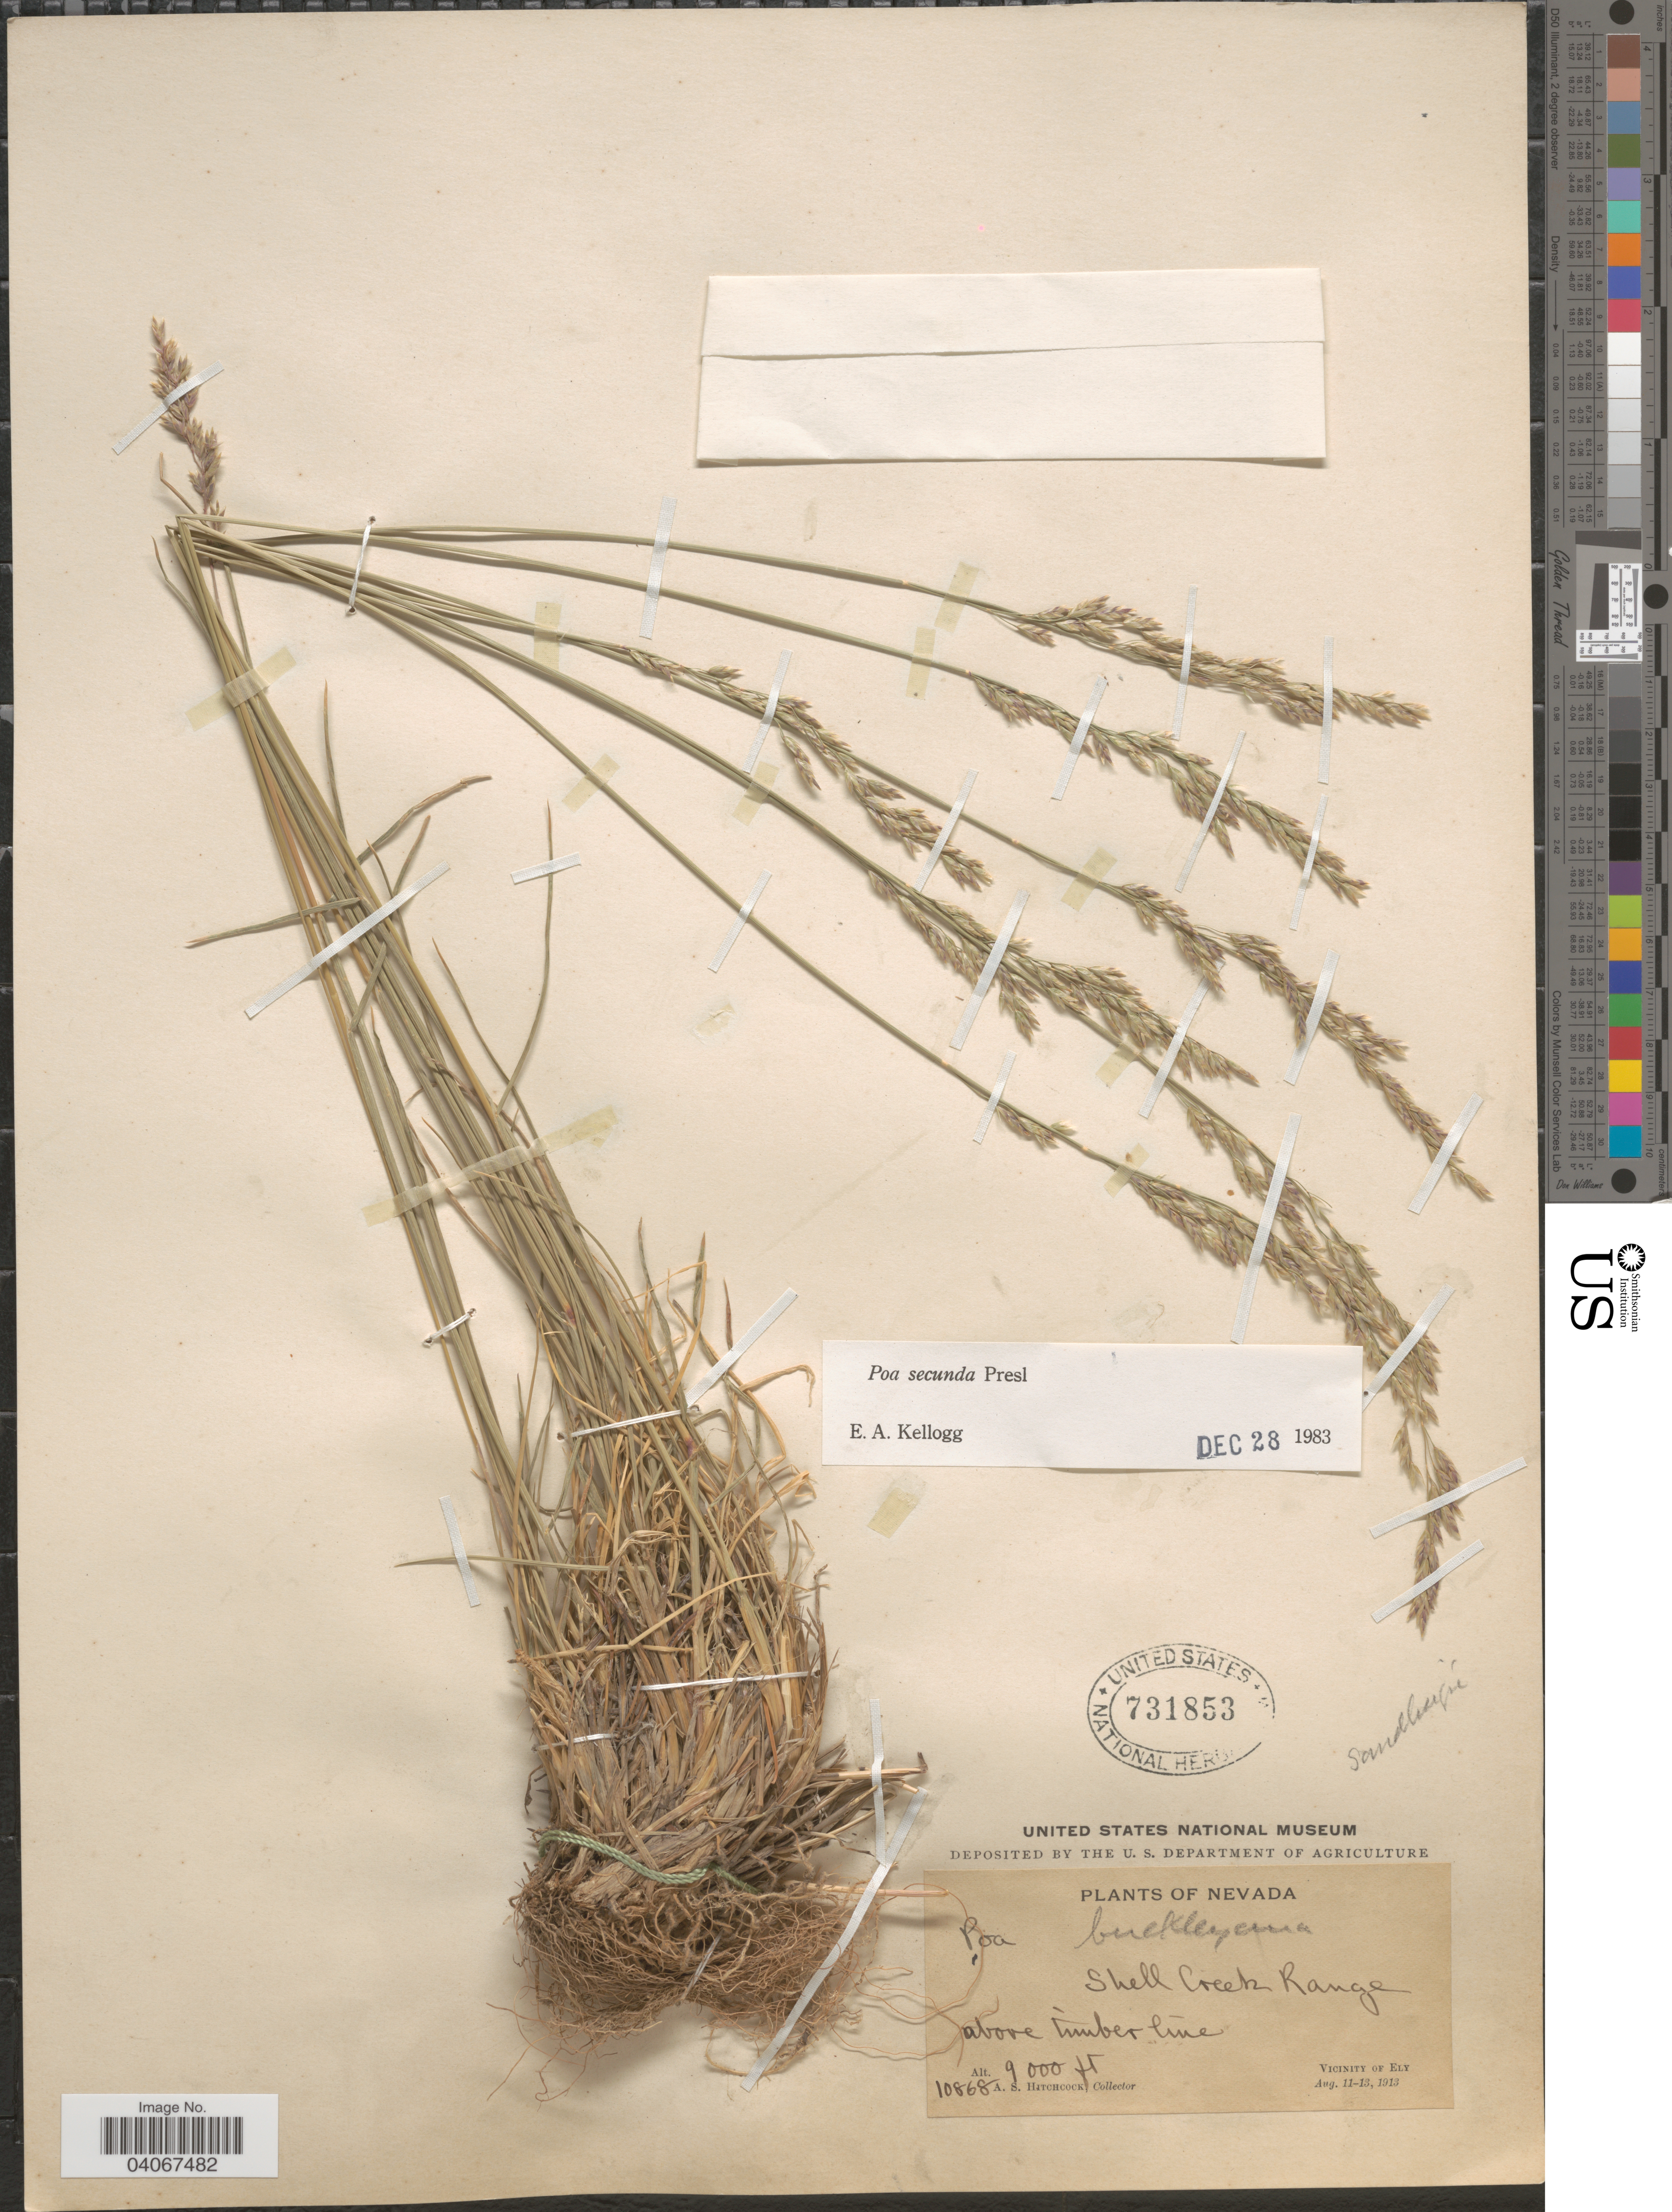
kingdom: Plantae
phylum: Tracheophyta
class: Liliopsida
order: Poales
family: Poaceae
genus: Poa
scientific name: Poa secunda subsp. secunda var. secunda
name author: J. Presl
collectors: A. S. Hitchcock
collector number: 10868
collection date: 1913-08-11/1913-08-13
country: United States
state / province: Nevada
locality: Shell Creek above timber line. Vicinity of Ely.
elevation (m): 2743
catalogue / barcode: US 731853